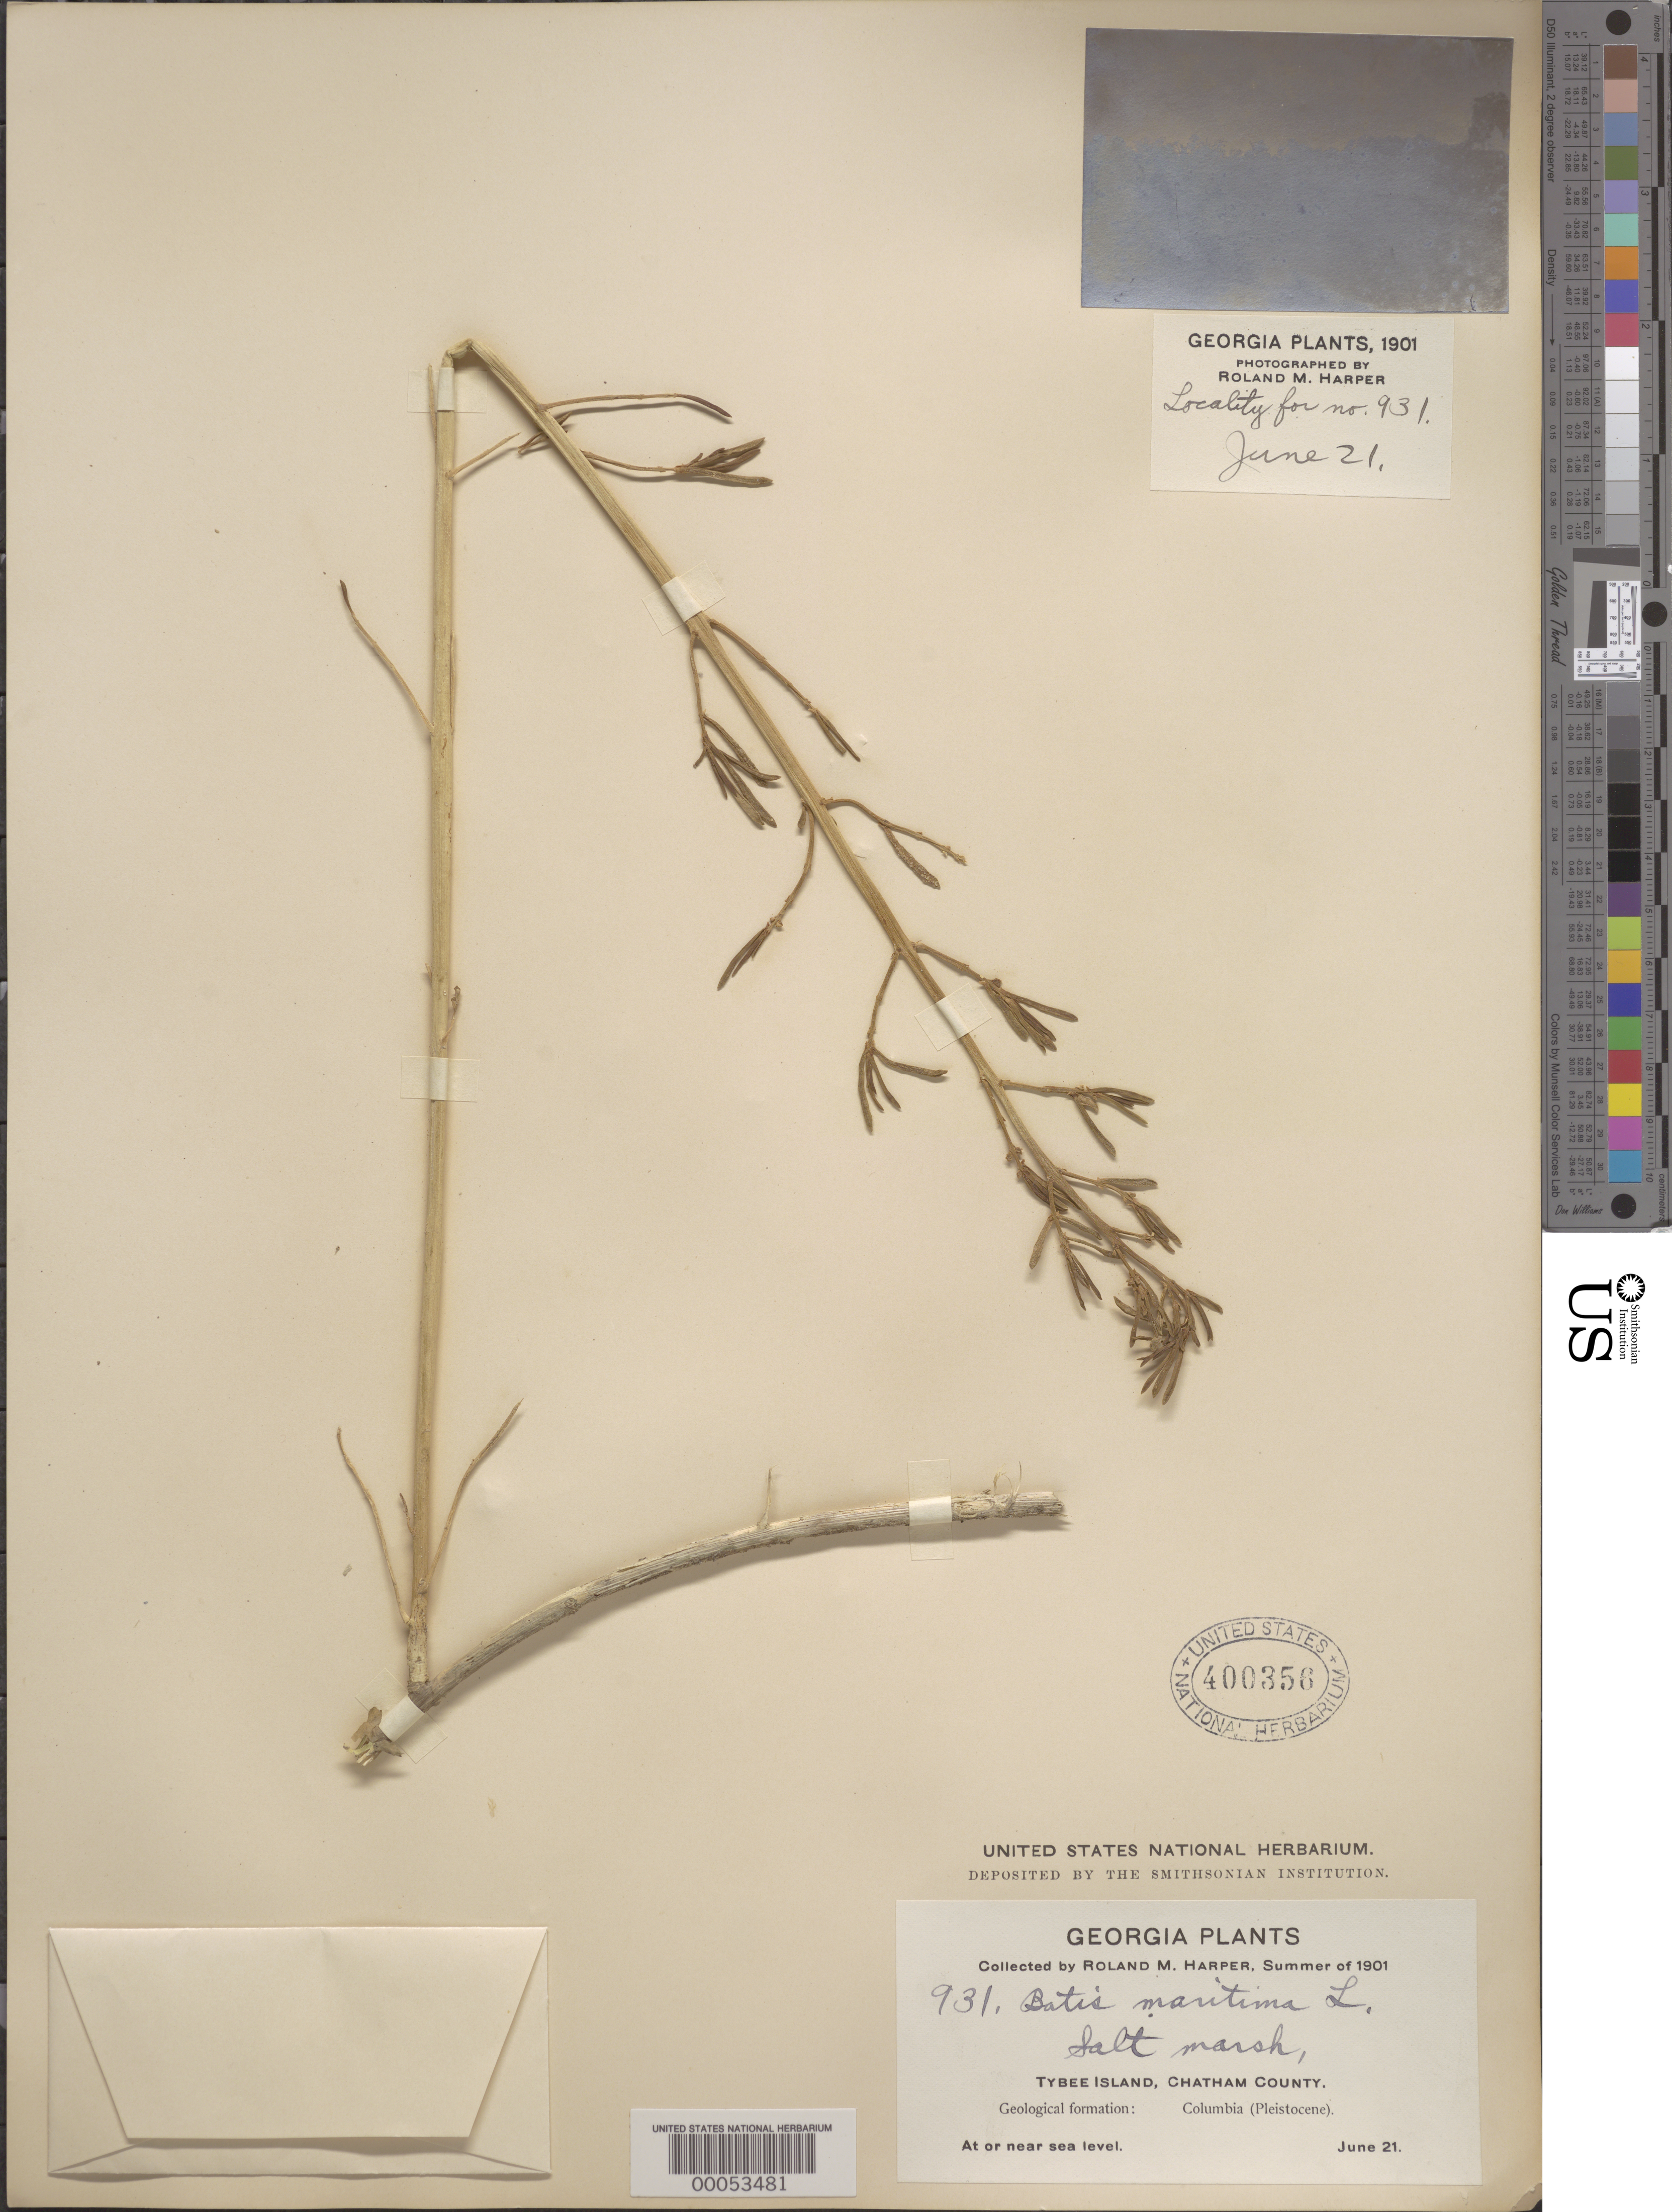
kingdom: Plantae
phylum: Tracheophyta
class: Magnoliopsida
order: Brassicales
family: Bataceae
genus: Batis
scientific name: Batis maritima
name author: L.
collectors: R. M. Harper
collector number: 931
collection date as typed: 21 Jun 1901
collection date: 1901-06-21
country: United States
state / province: Georgia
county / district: Chatham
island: Tybee Island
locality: Tybee i.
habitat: Salt marsh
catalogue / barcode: US 400358